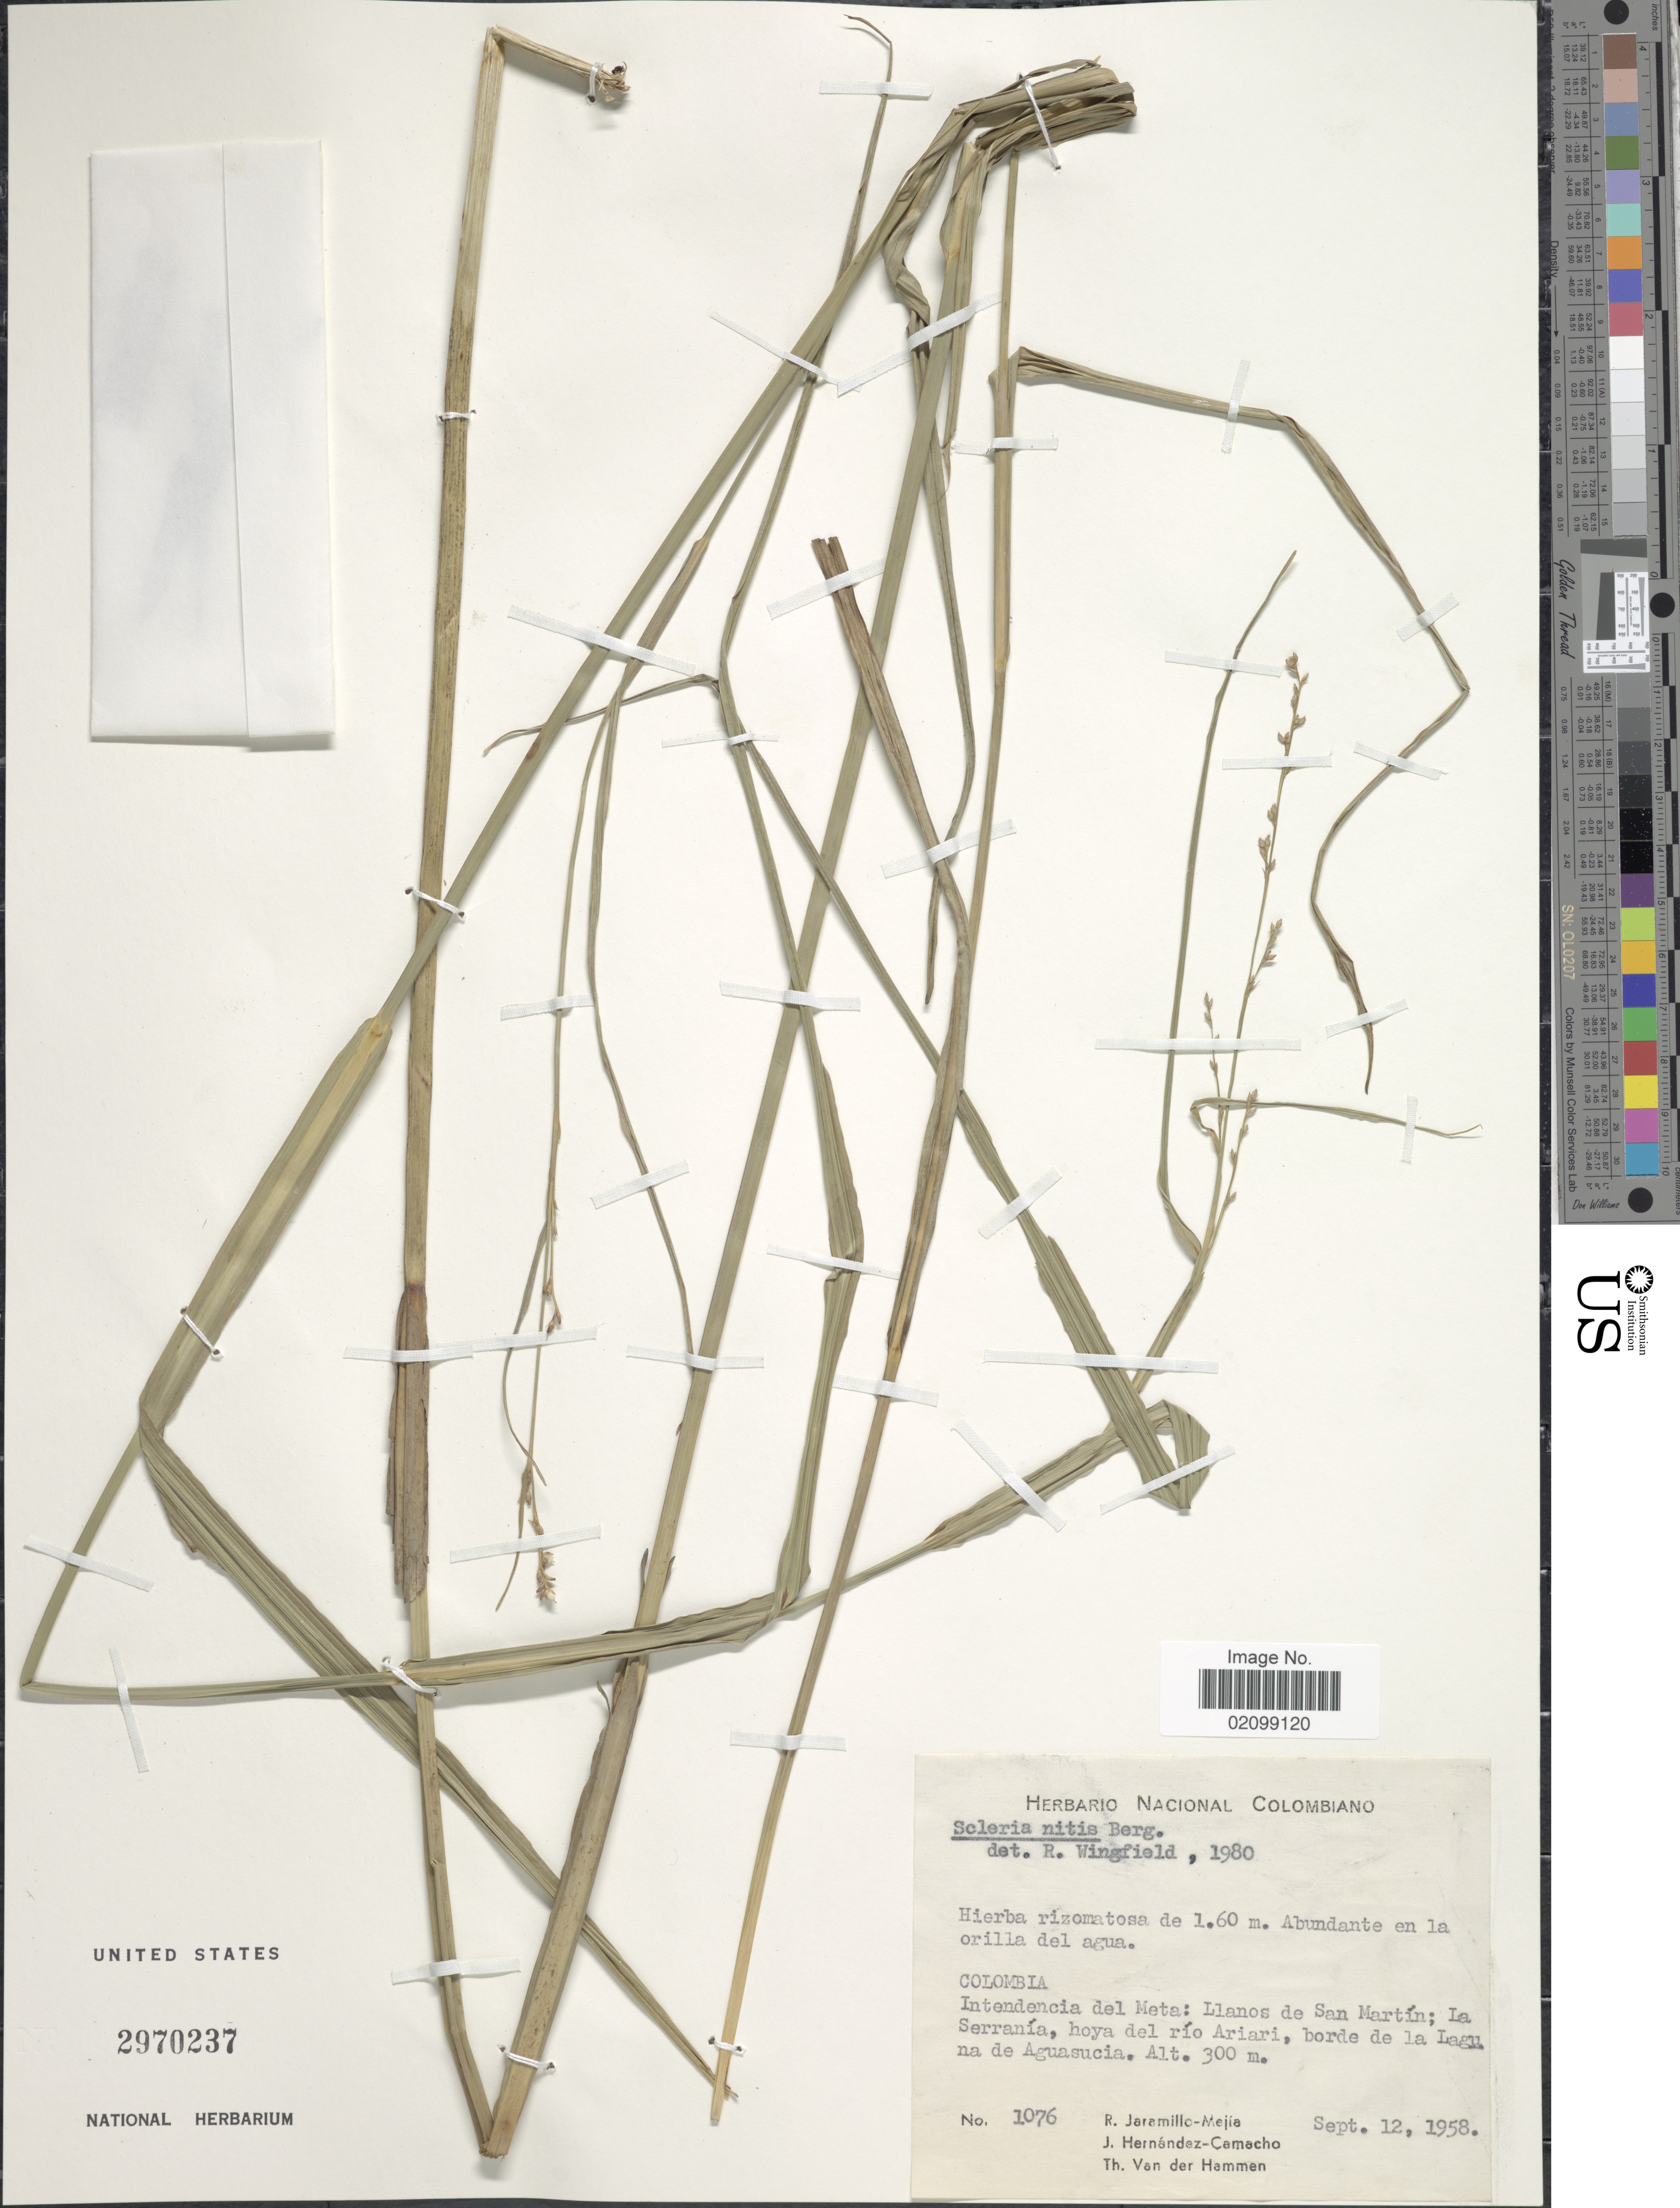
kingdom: Plantae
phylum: Tracheophyta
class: Liliopsida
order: Poales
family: Cyperaceae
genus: Scleria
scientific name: Scleria mitis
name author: P.J. Bergius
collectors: R. Jaramillo M., J. Hernández-Camacho & T. Hammen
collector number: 1076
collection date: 1958-09-12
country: Colombia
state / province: Meta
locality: Colombia, Intendencia del Meta: Llanos de San Martin; La Serrania, hoya del rio Ariari, borde de la Lagu na de Aguasucia.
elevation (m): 300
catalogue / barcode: US 2970237